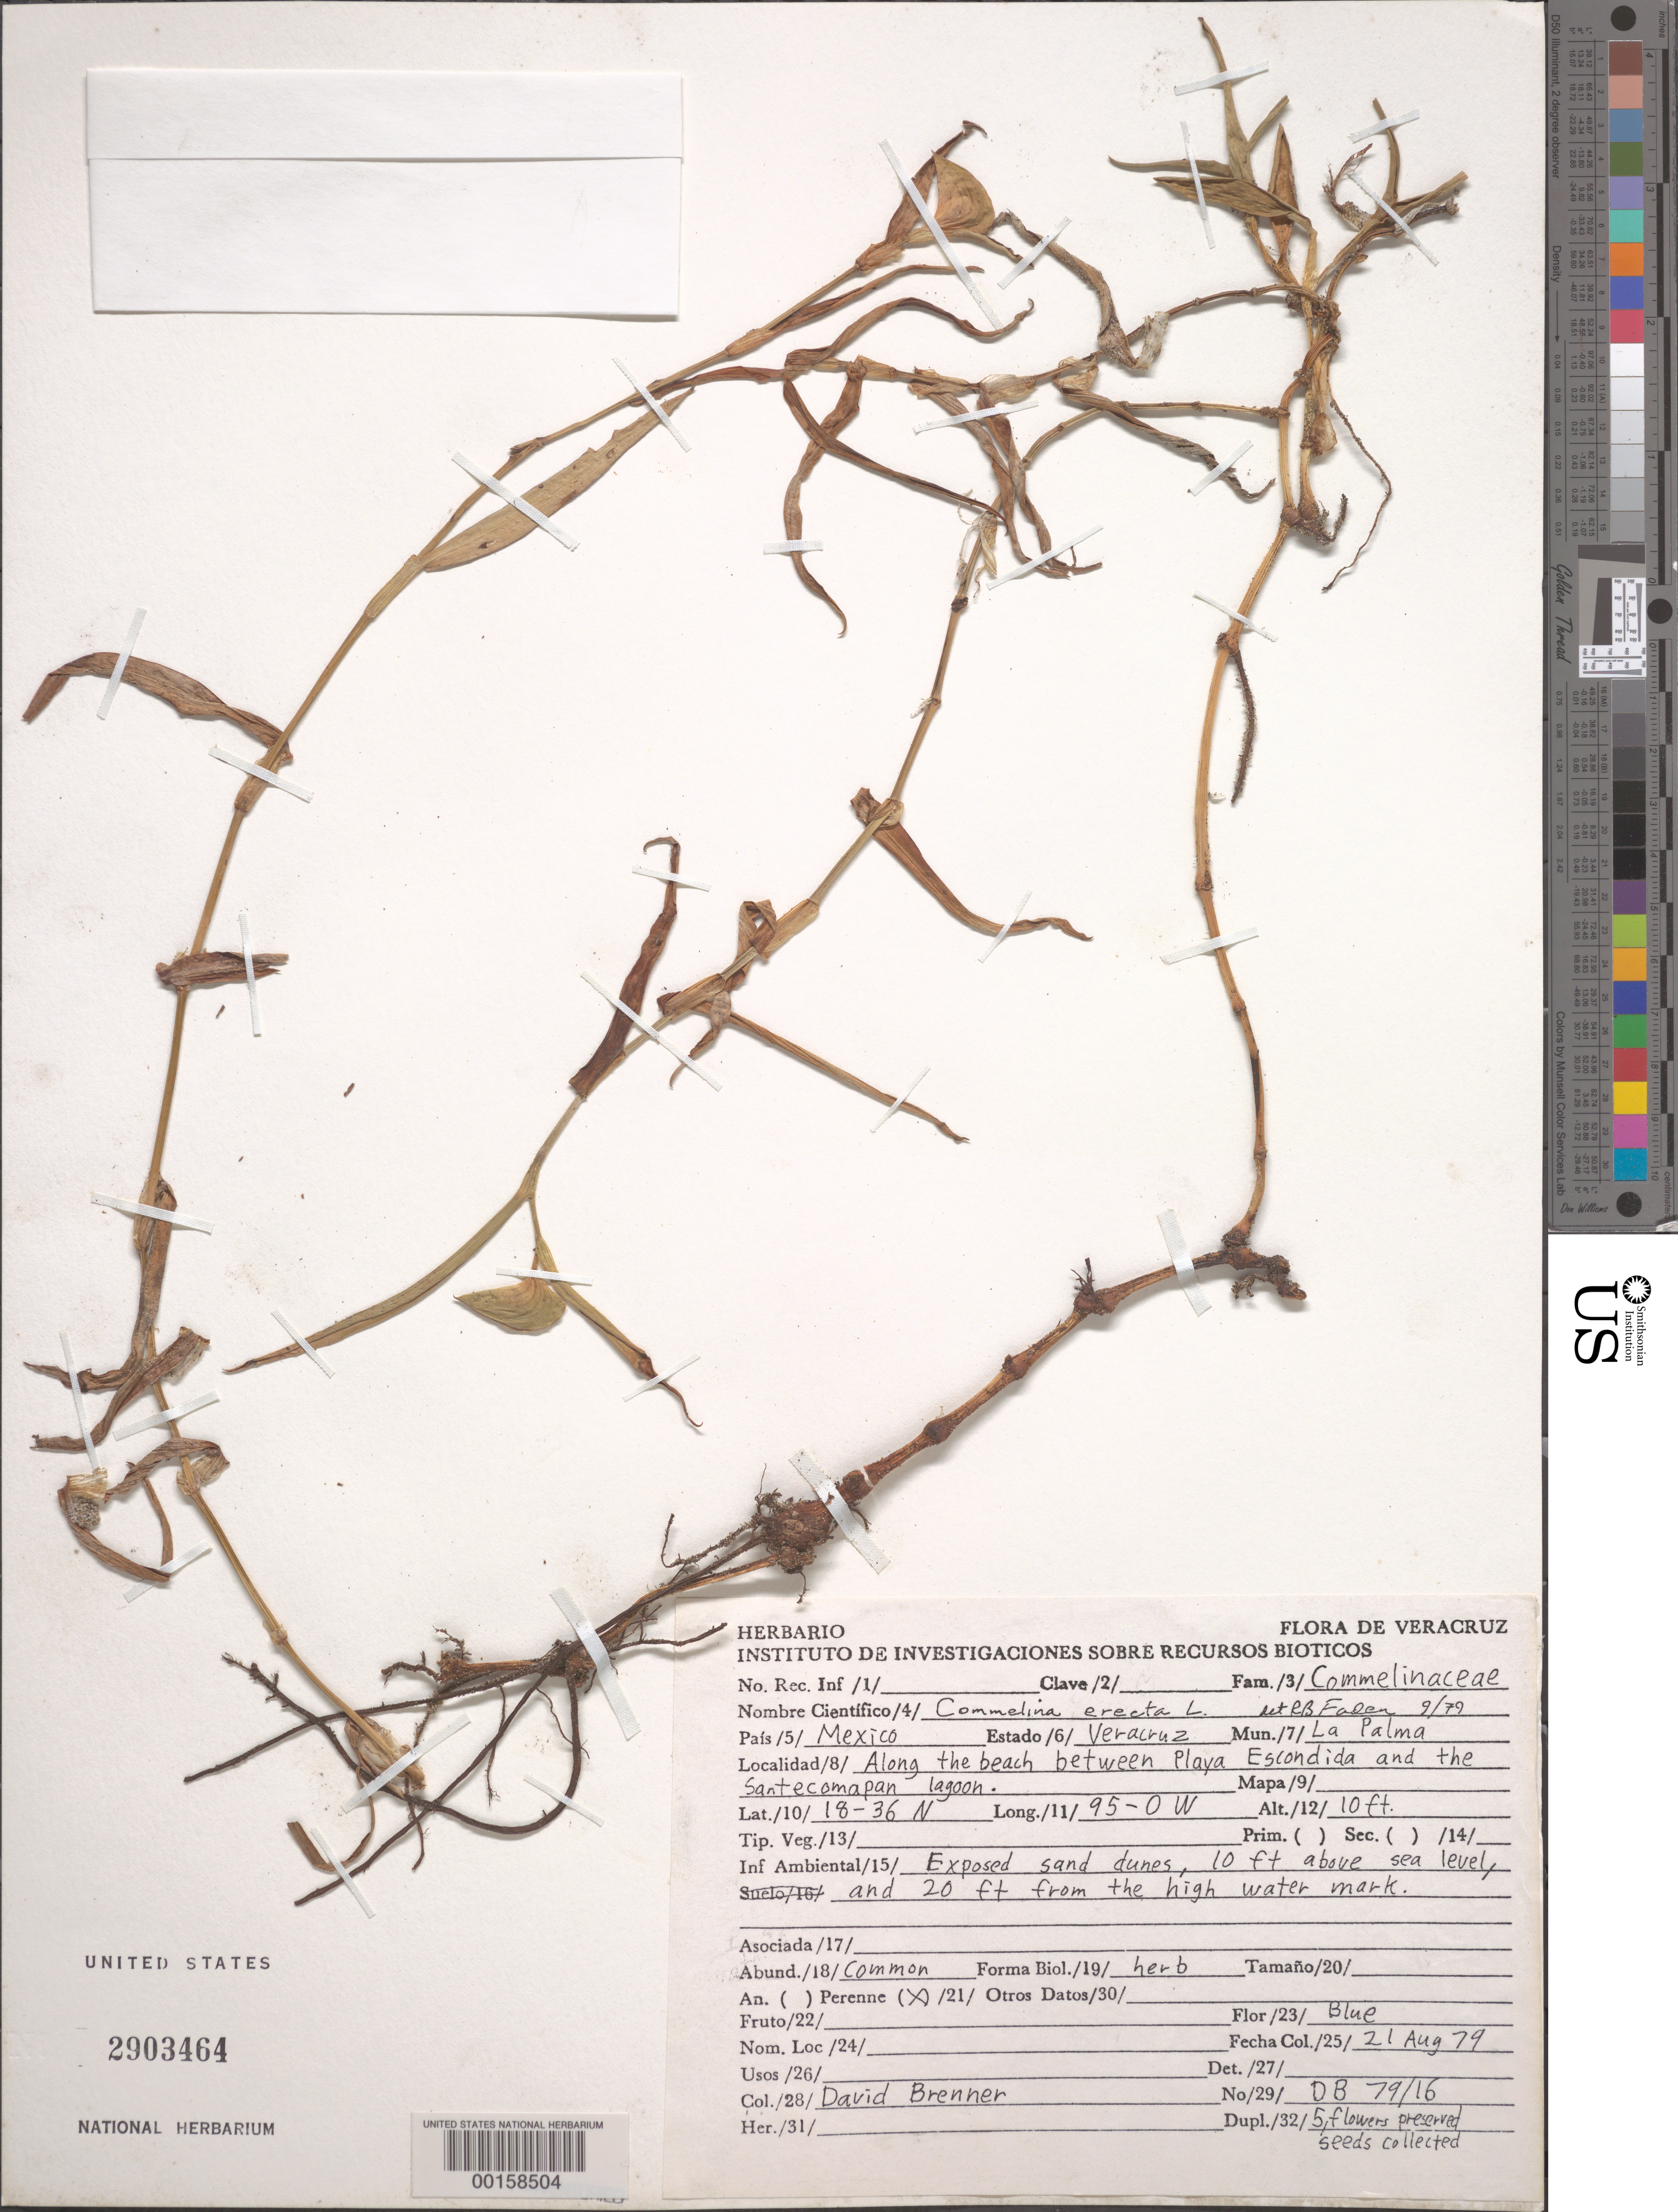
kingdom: Plantae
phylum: Tracheophyta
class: Liliopsida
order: Commelinales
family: Commelinaceae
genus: Commelina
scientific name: Commelina erecta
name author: L.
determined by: Faden, Robert B., (US), Smithsonian Institution - National Museum of Natural History (UNITED STATES)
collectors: D. Brenner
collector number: Db 79/16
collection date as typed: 21 Aug 1979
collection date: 1979-08-21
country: Mexico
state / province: Veracruz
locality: La palma mun. (?), between playa escondida and santecomapan lagoon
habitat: Sand dunes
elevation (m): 3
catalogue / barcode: US 2903464